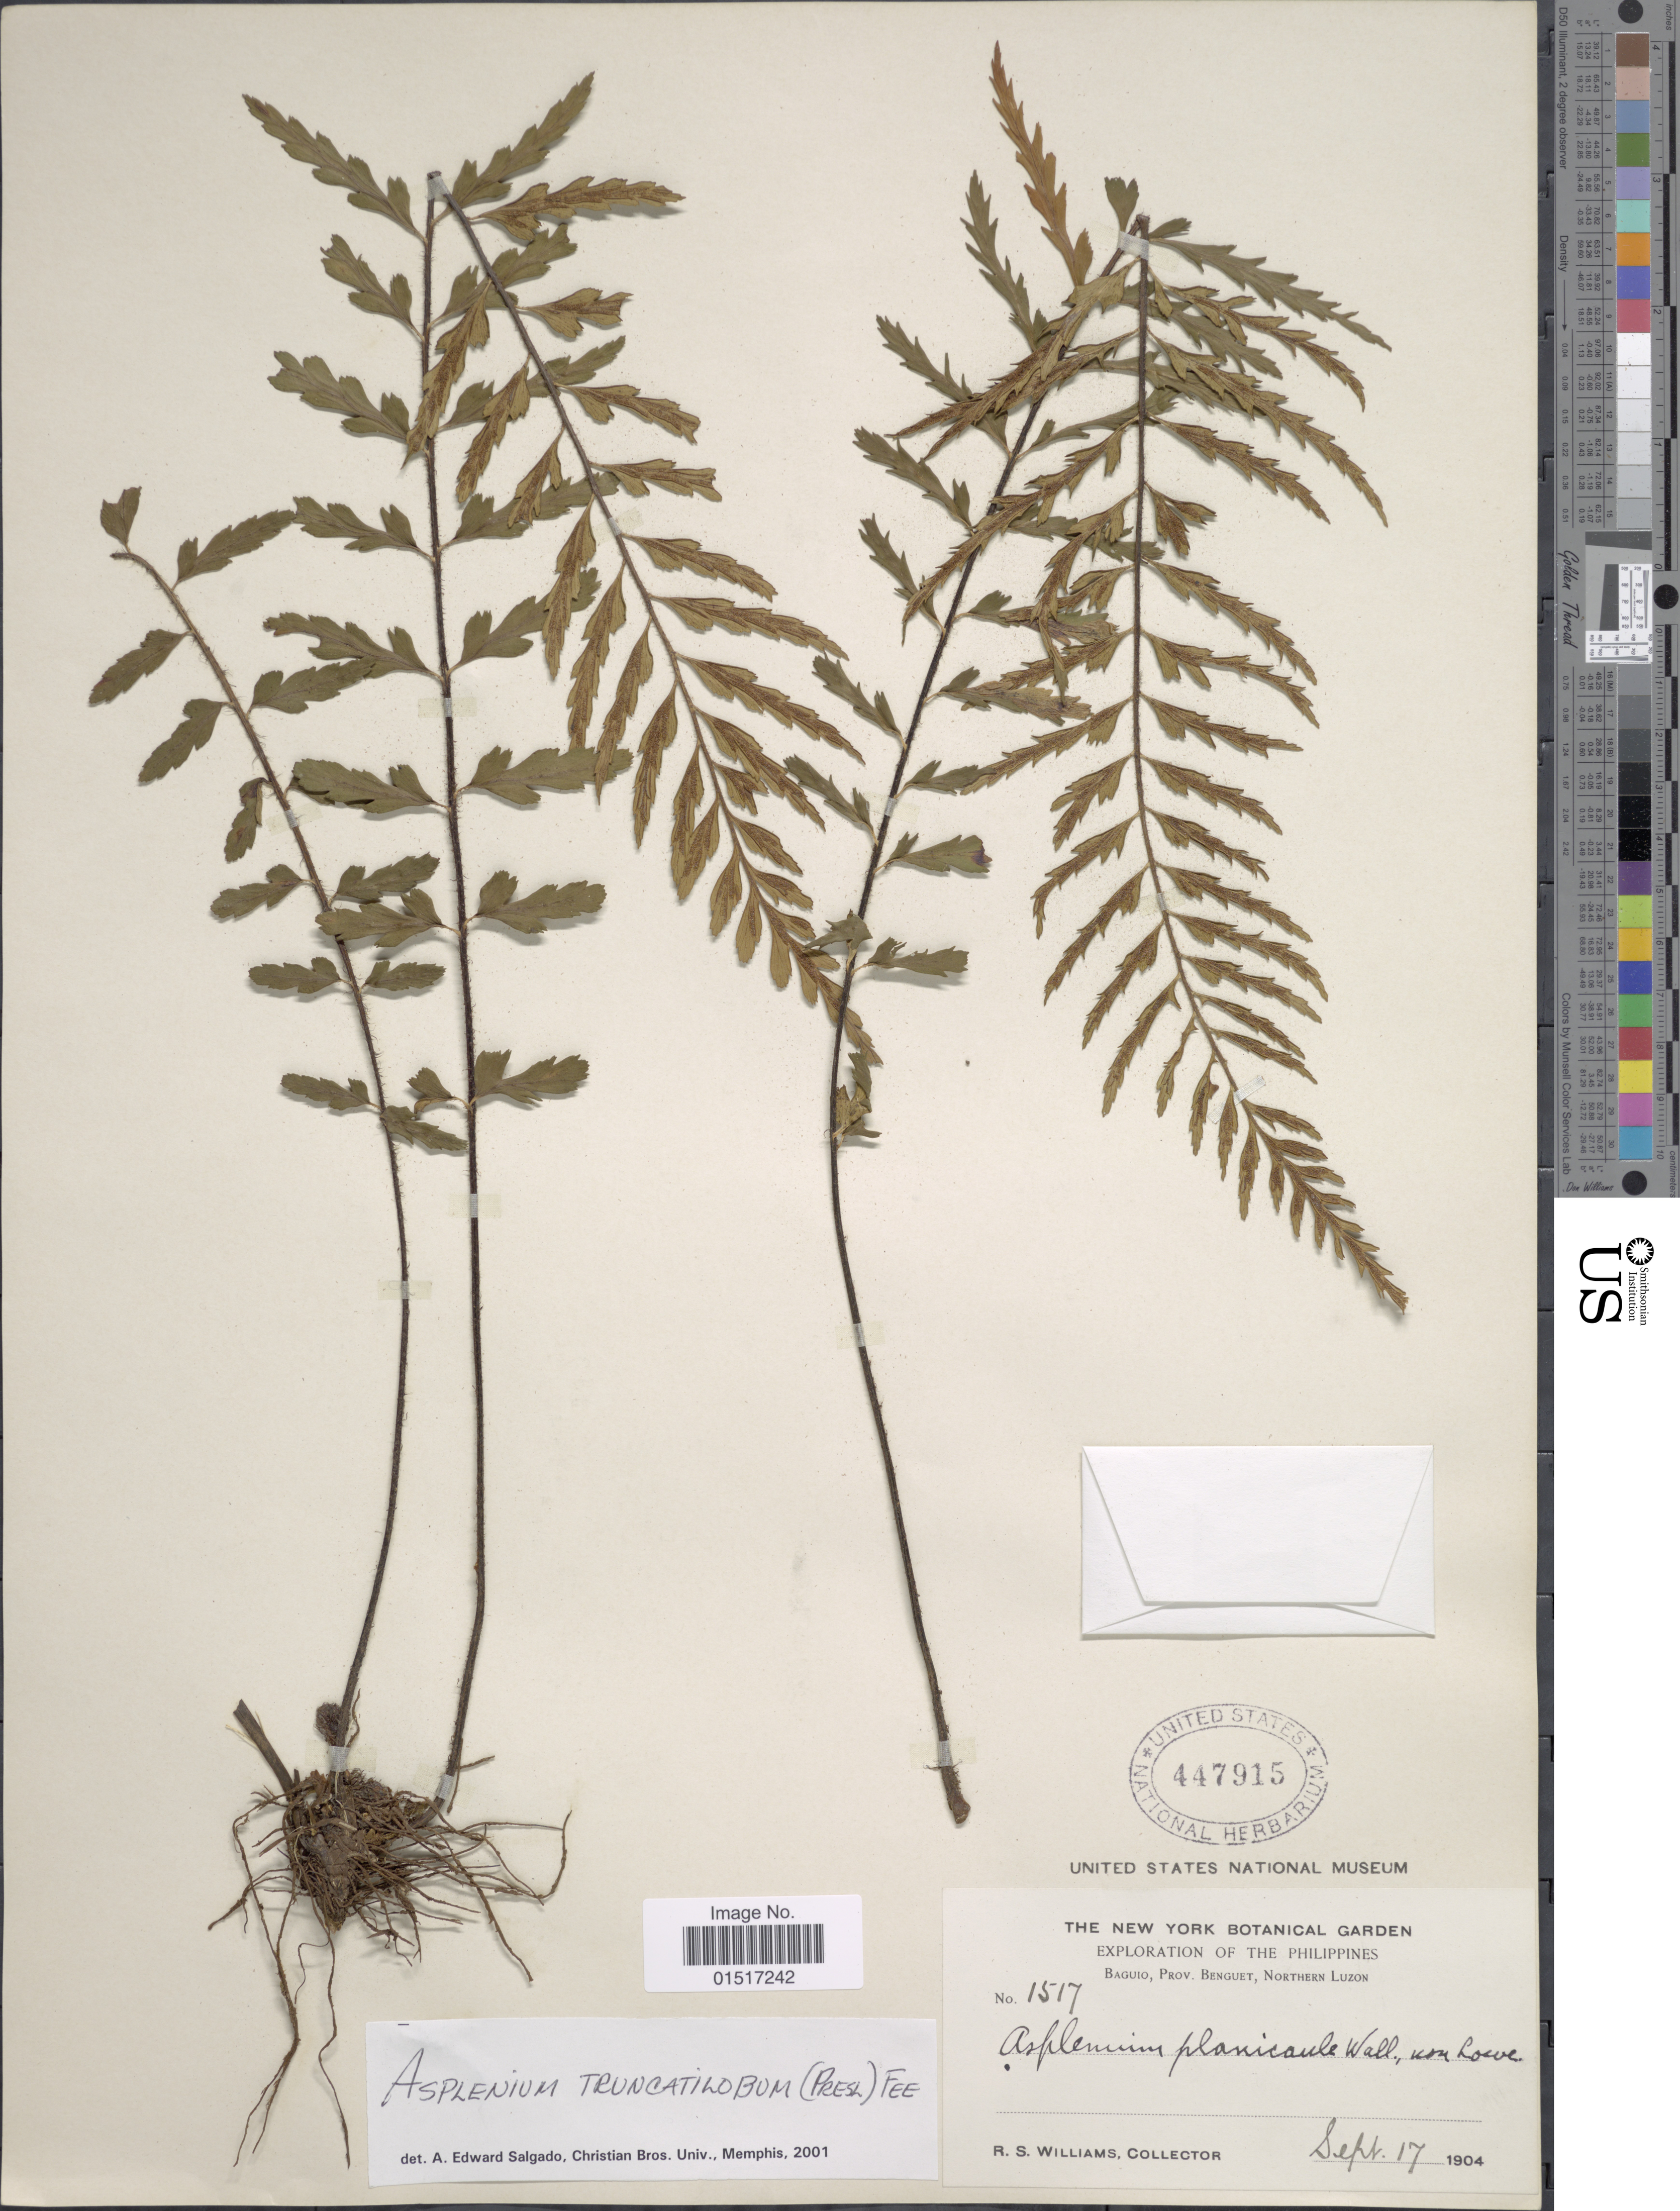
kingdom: Plantae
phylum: Tracheophyta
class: Polypodiopsida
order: Polypodiales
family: Aspleniaceae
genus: Asplenium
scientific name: Asplenium truncatilobum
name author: (C. Presl) Fée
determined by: Salgado, A. E.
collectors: R. S. Williams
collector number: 1517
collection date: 1904-09-17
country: Philippines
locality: Baguio, Prov. Benguet, Northern Luzon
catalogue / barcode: US 447915